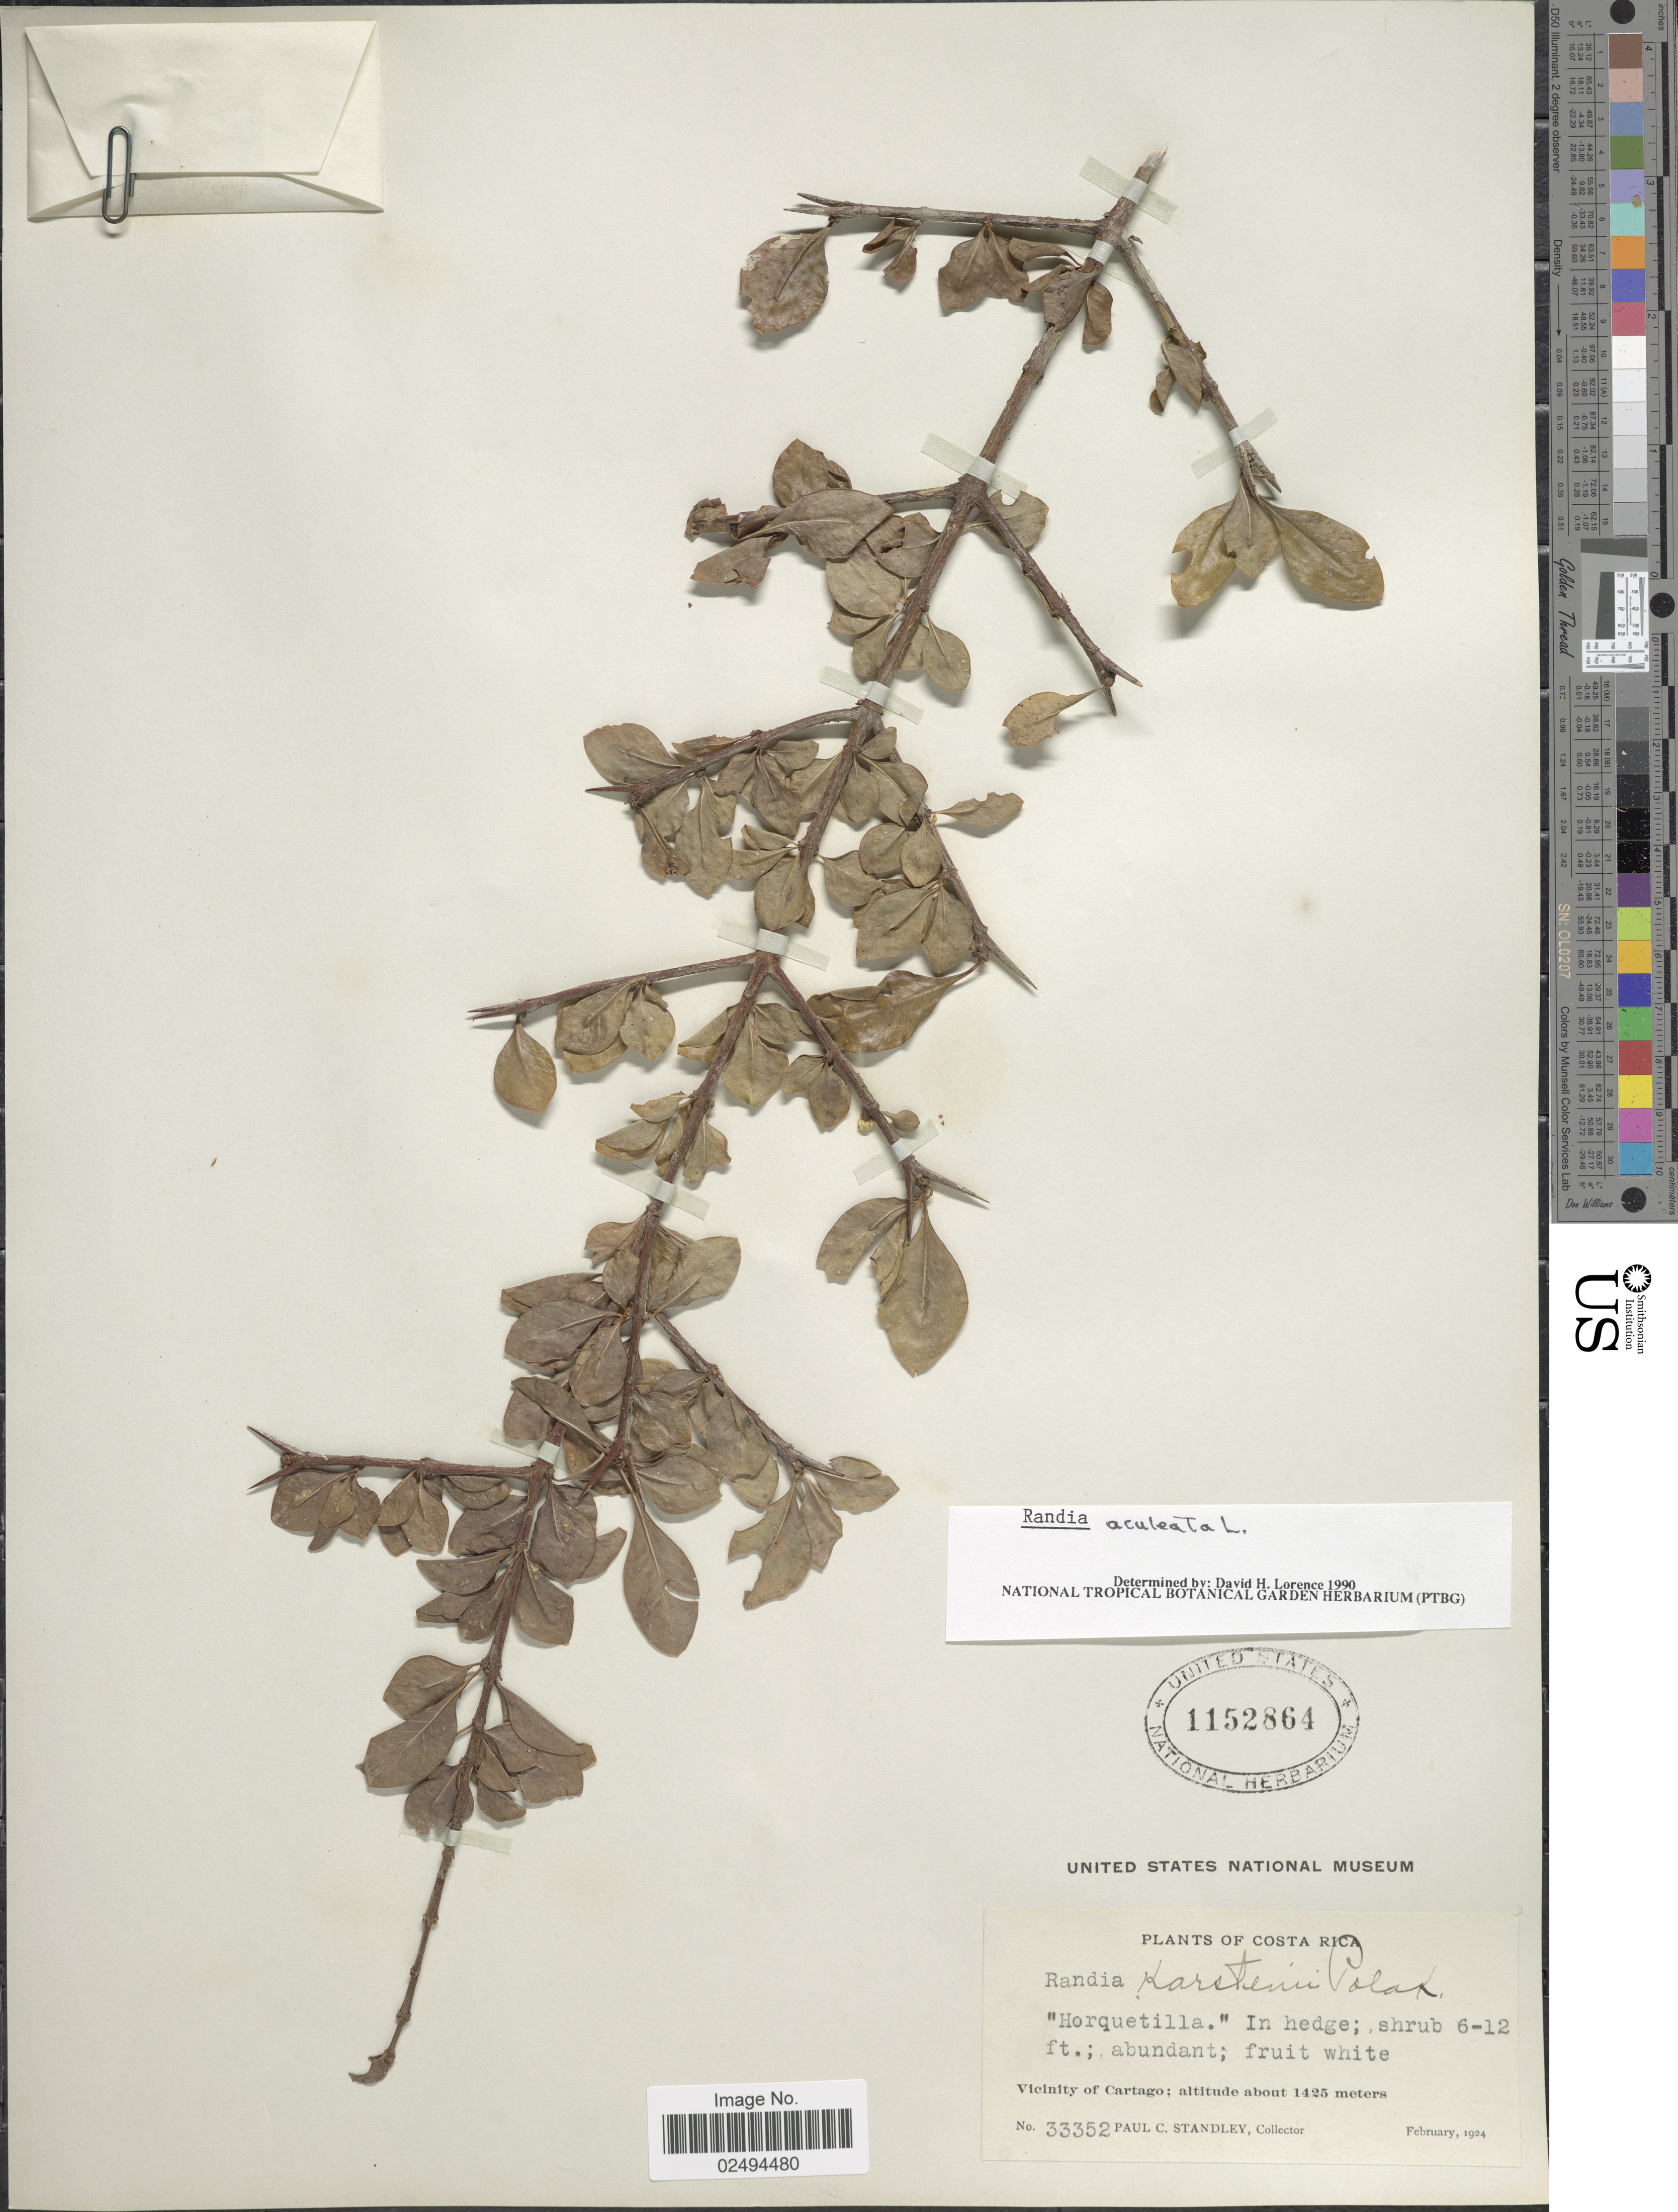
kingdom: Plantae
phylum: Tracheophyta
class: Magnoliopsida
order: Gentianales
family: Rubiaceae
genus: Randia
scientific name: Randia aculeata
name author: L.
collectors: P. C. Standley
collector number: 33352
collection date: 1924-02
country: Costa Rica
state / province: Cartago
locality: Vicinity of Cartago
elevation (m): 1425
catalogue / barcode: US 1152864